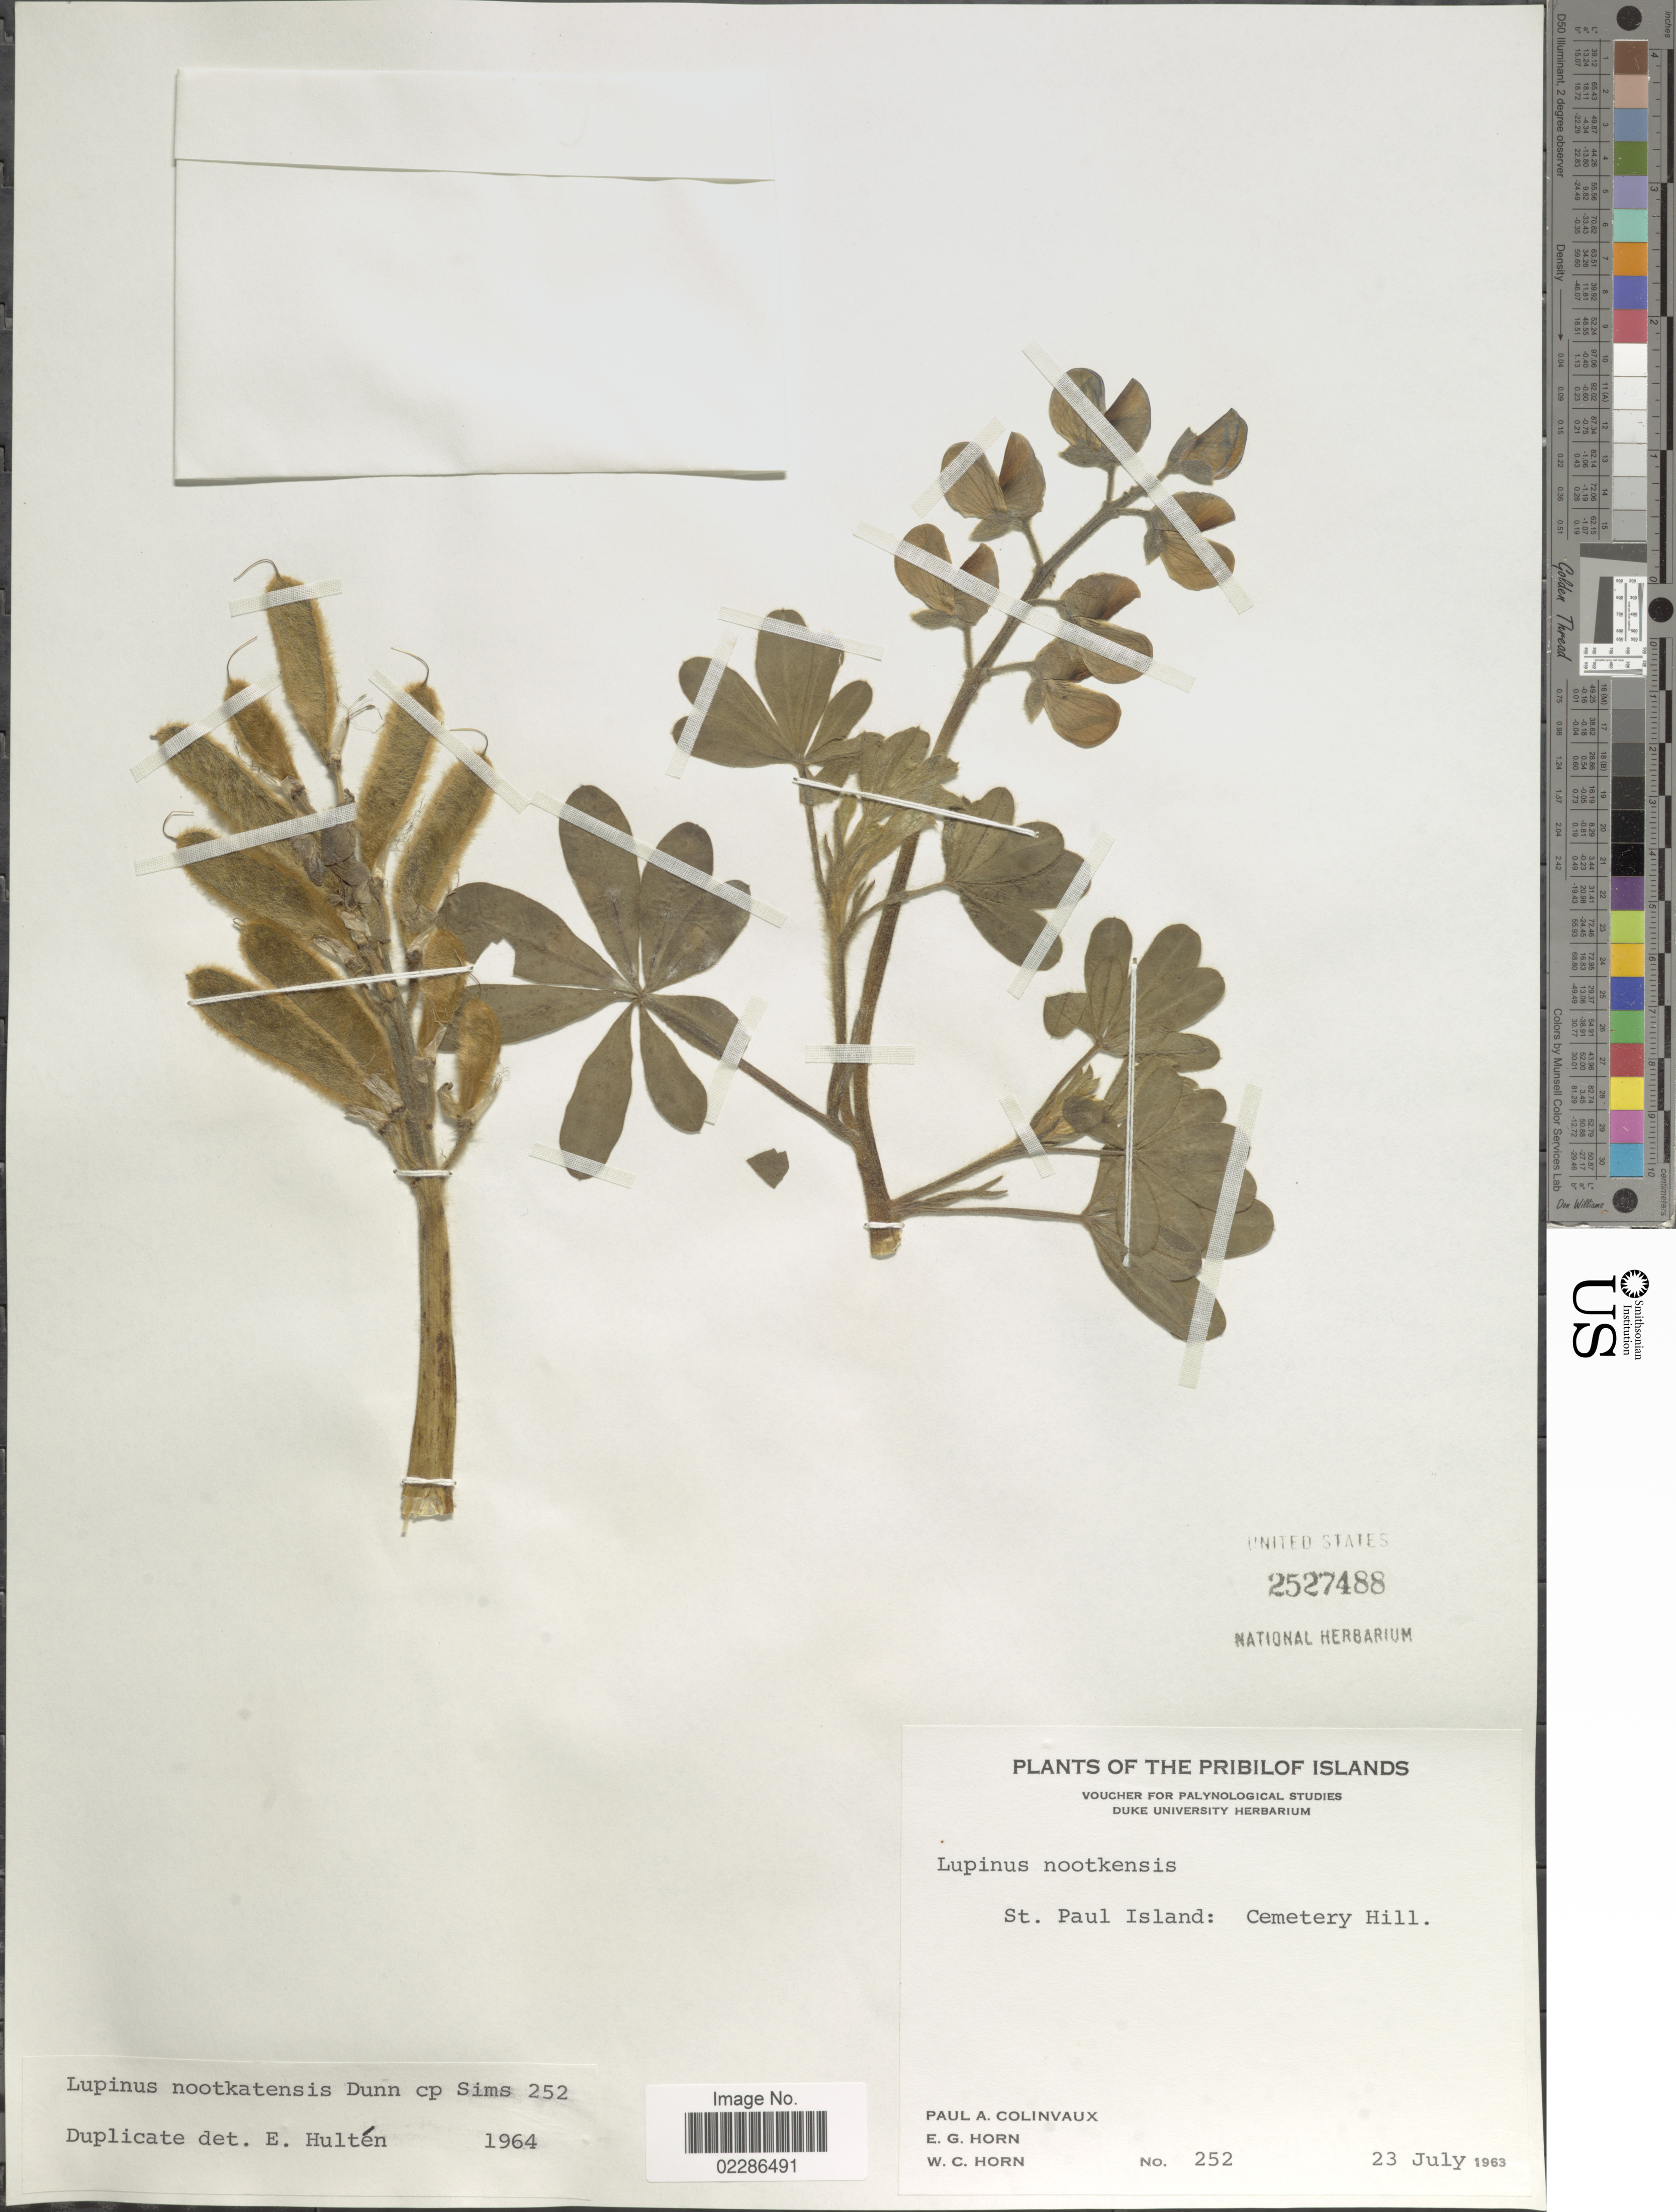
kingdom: Plantae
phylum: Tracheophyta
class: Magnoliopsida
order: Fabales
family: Fabaceae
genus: Lupinus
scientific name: Lupinus nootkatensis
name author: Donn ex Sims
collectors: P. Colinvaux, E. Horn & W. Horn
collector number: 252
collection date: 1963-07-23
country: United States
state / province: Alaska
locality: The Pribilof Islands, St Paul Island: Cemetery Hill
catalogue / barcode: US 2527488